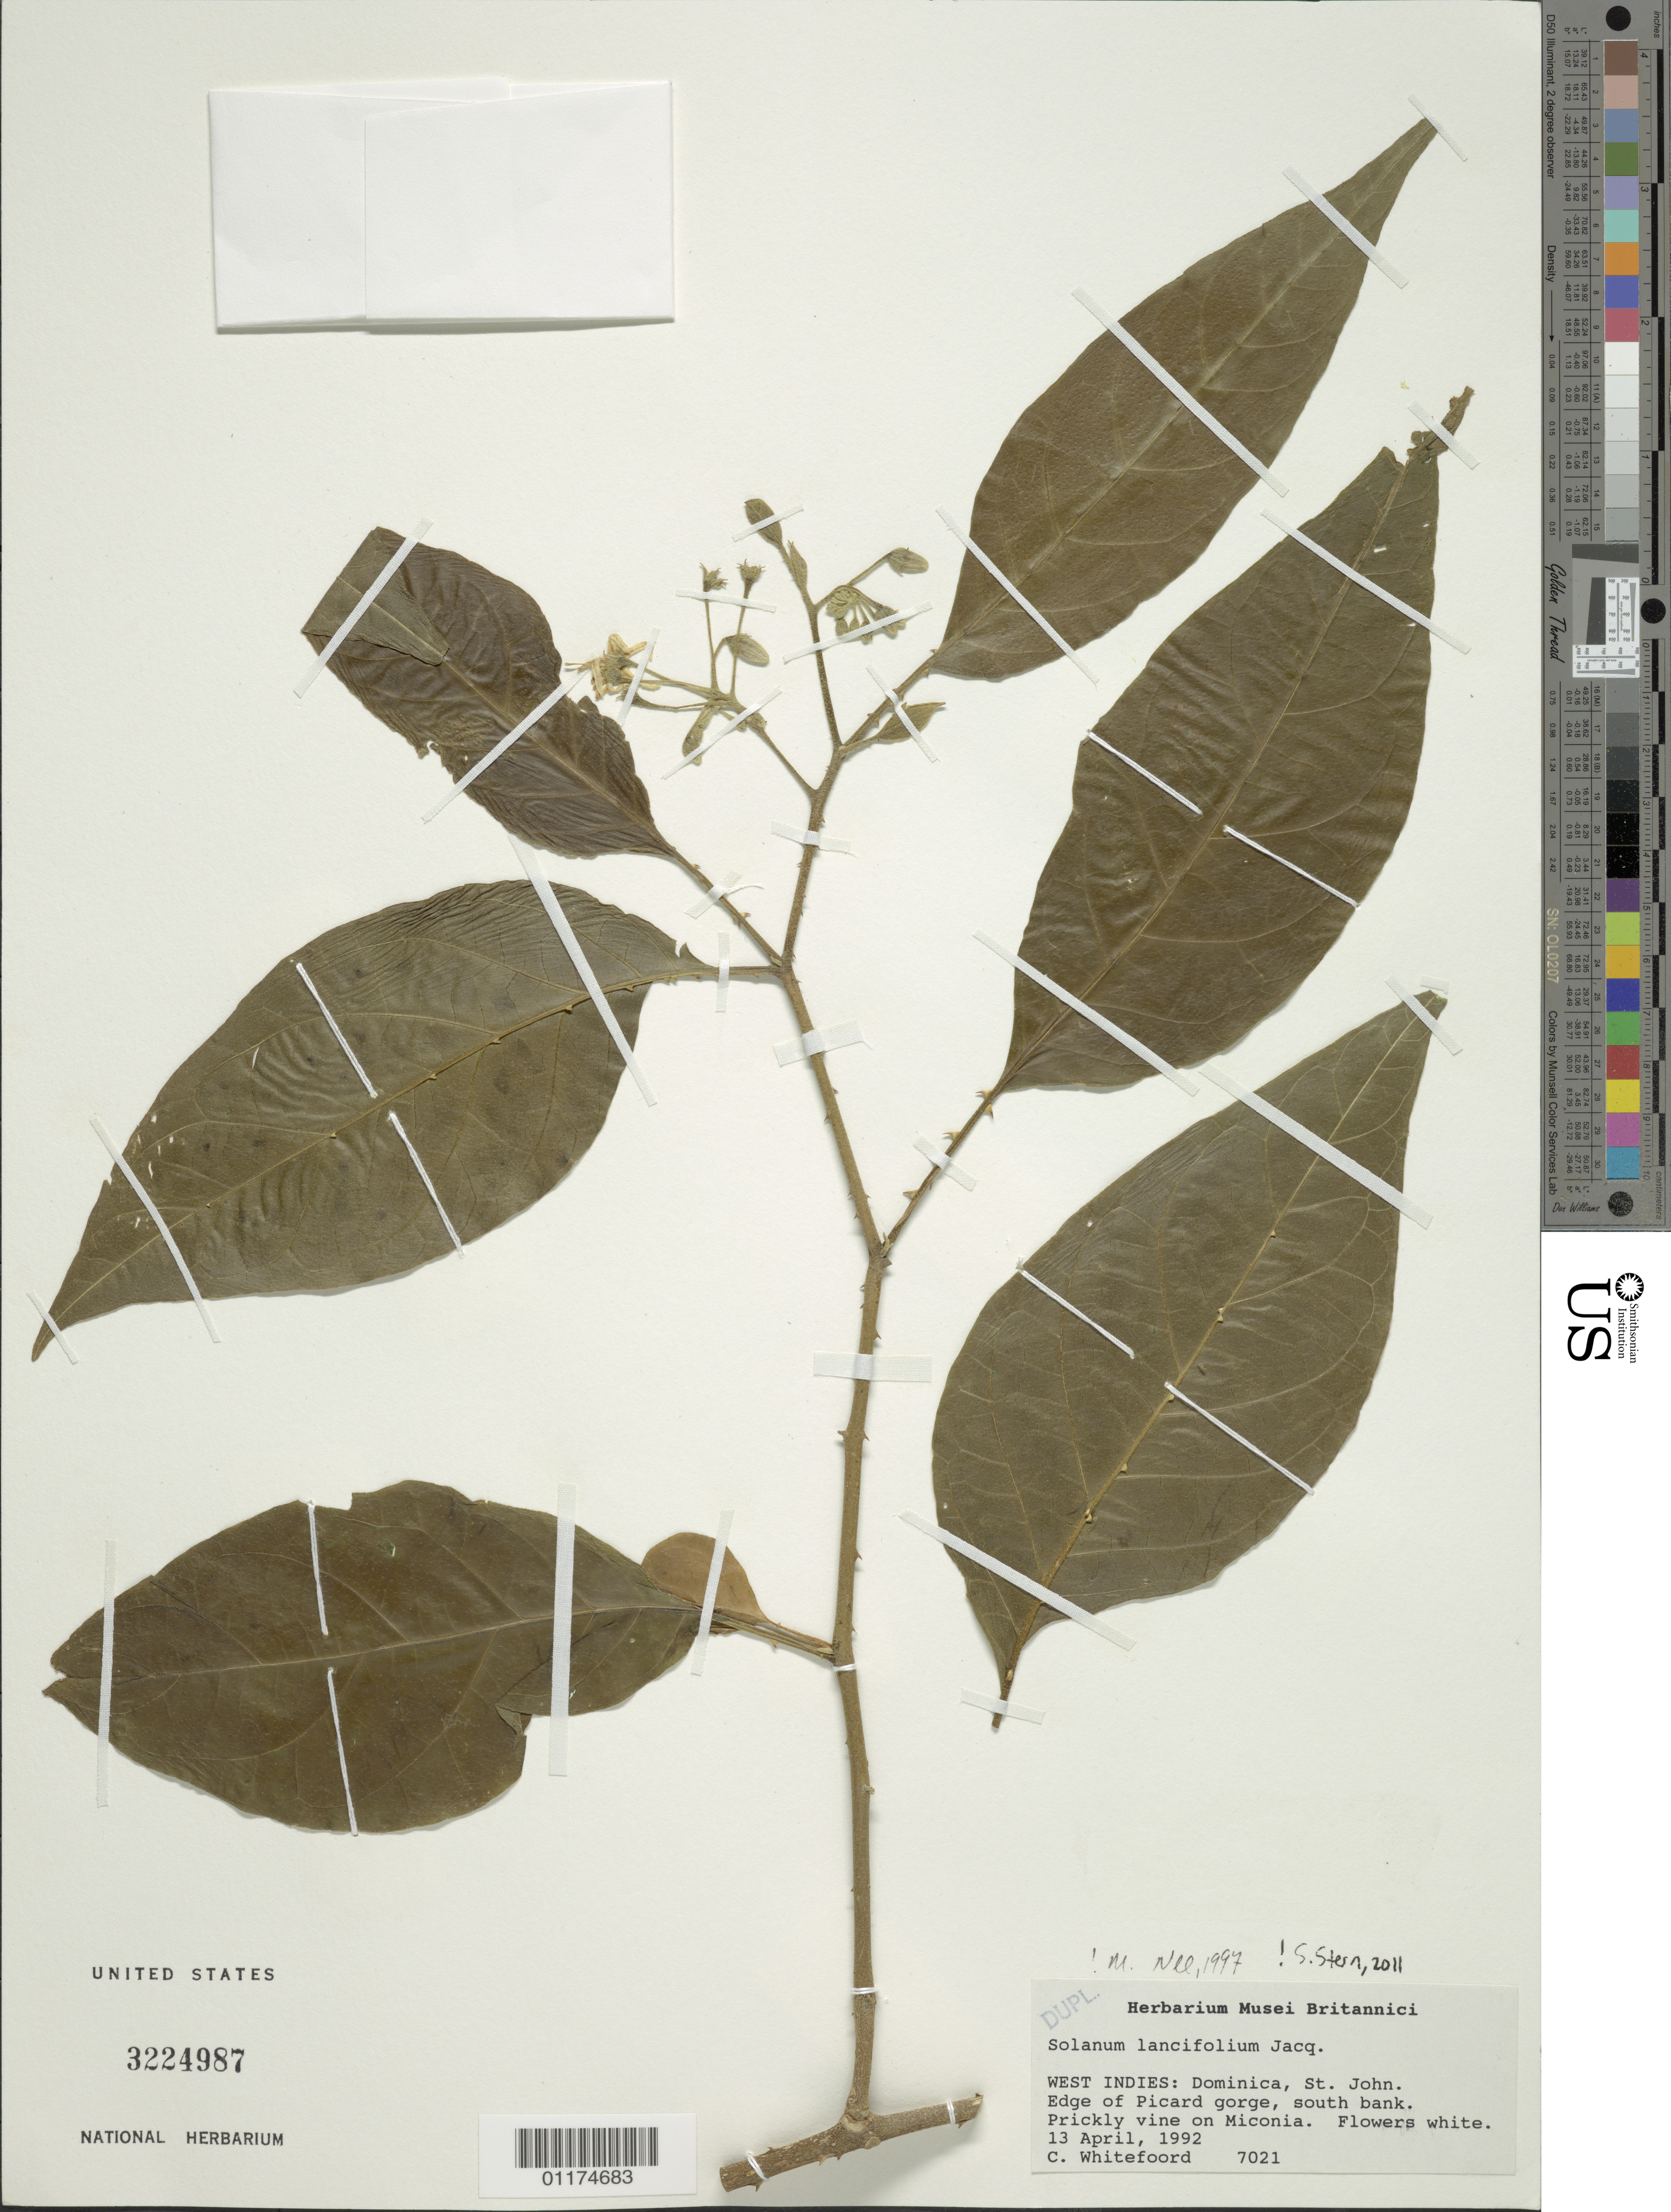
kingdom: Plantae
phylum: Tracheophyta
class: Magnoliopsida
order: Solanales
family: Solanaceae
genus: Solanum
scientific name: Solanum lanceifolium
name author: Jacq.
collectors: C. Whitefoord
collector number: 7021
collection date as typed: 13 Apr 1992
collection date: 1992-04-13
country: Dominica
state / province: St. John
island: Dominica I.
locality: Edge of Picard gorge, south bank.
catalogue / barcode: US 3224987